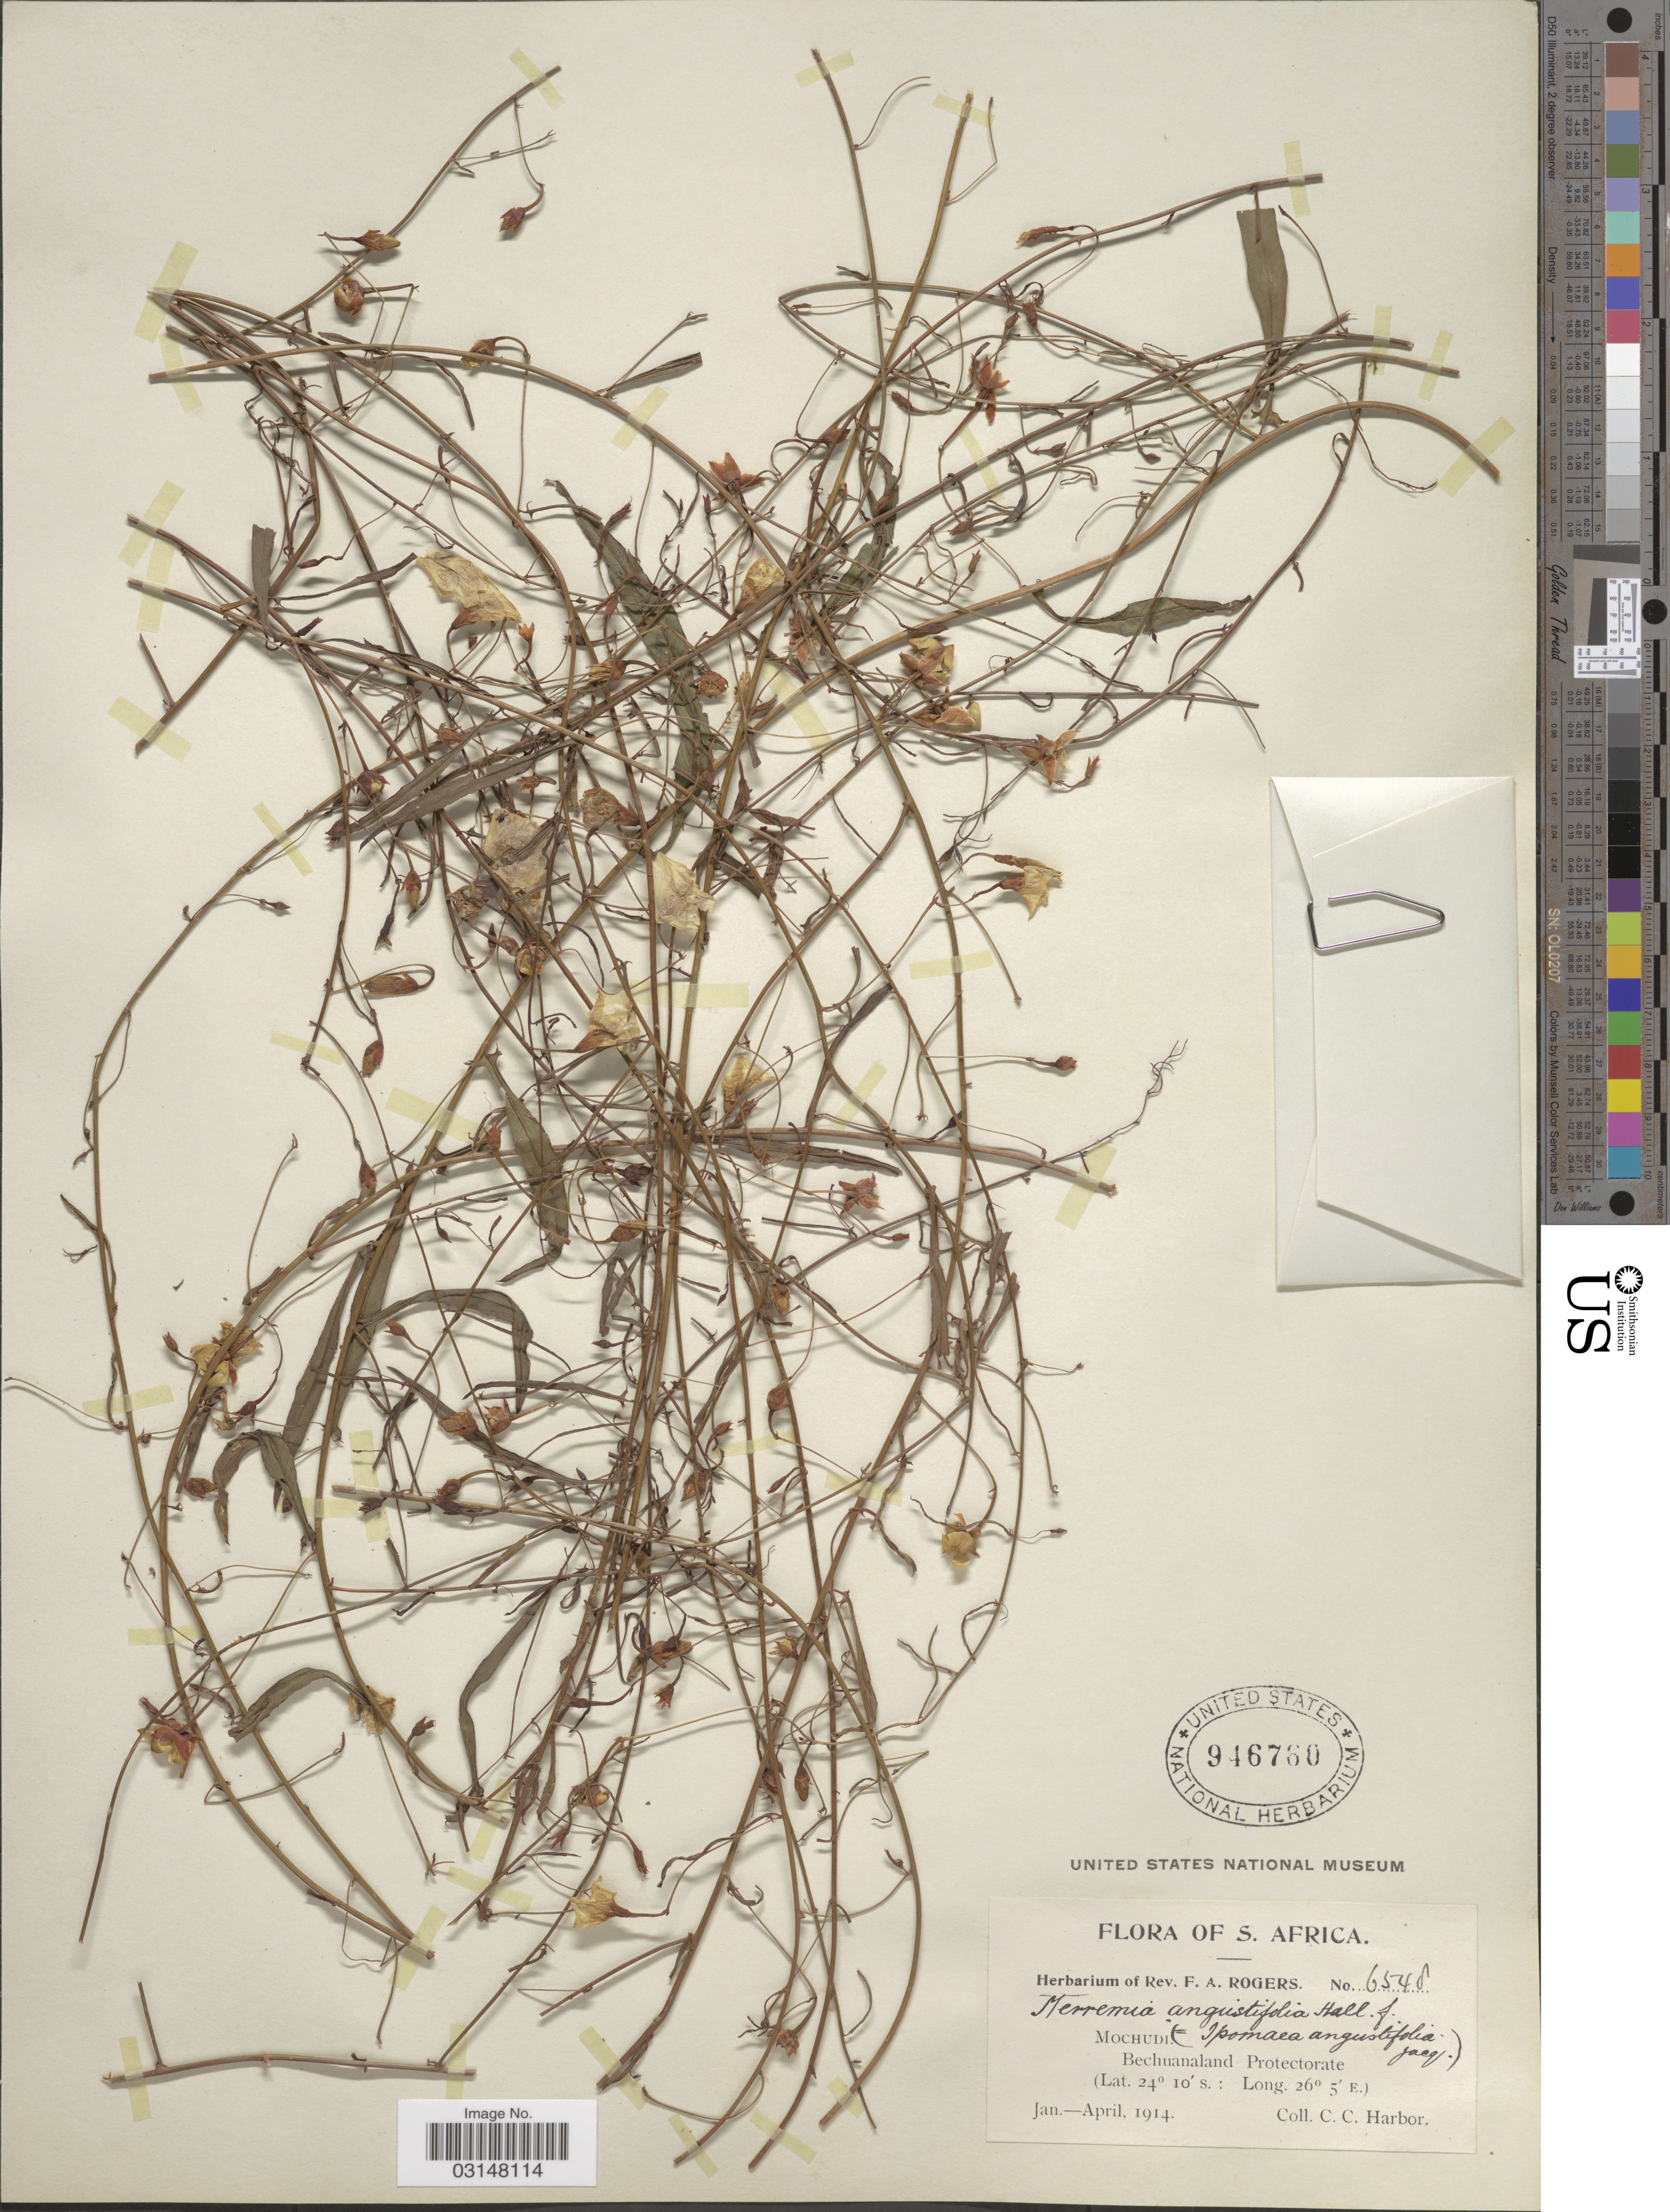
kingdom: Plantae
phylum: Tracheophyta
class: Magnoliopsida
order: Solanales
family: Convolvulaceae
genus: Xenostegia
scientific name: Xenostegia tridentata subsp. angustifolia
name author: Lejoly & Lisowski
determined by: Strong, Mark T., (BOT), Smithsonian Institution - National Museum of Natural History (UNITED STATES)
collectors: C. Harbor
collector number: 6548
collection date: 1914-01/1914-04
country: Botswana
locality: S. Africa. Mochudi. Bechuanaland Protectorate.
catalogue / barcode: US 946760